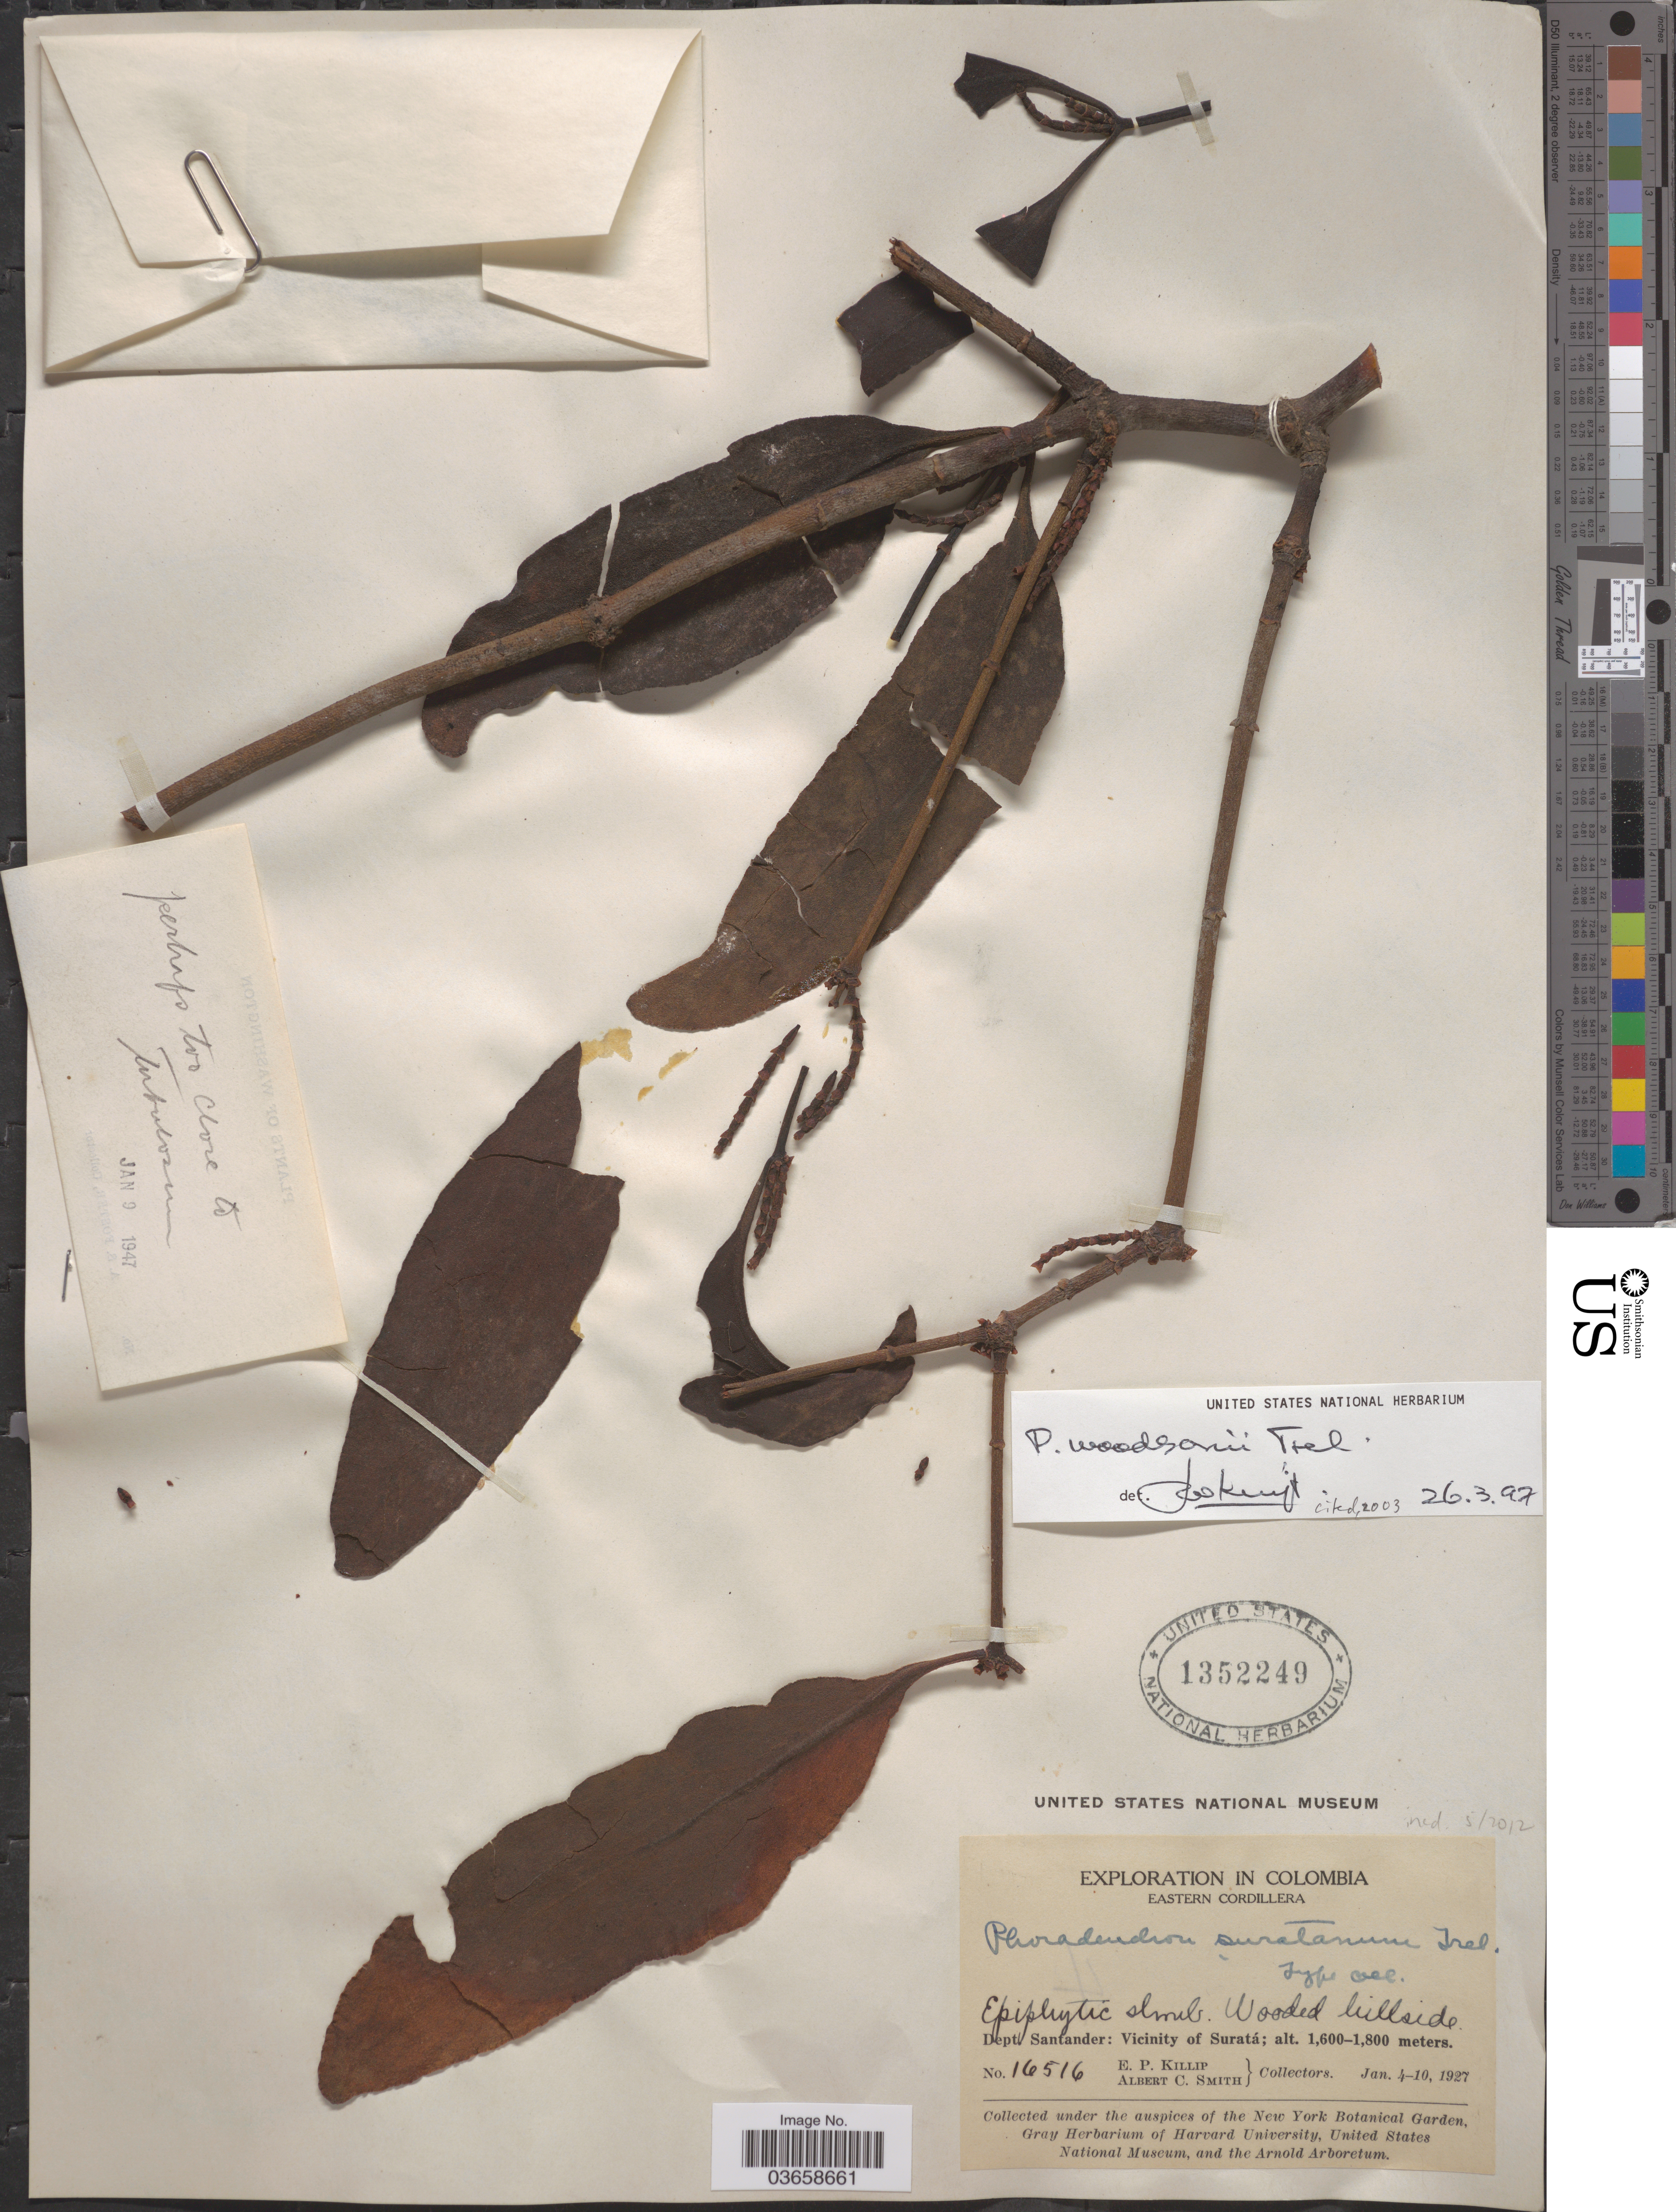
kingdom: Plantae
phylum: Tracheophyta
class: Magnoliopsida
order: Santalales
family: Viscaceae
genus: Phoradendron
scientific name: Phoradendron woodsonii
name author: Trel.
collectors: E. P. Killip & A. C. Smith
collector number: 16516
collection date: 1927-01-04/1927-01-10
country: Colombia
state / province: Santander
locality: Eastern Cordillera. Dept. Santander: Vicinity of Suratá.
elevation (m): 1600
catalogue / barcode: US 1352249